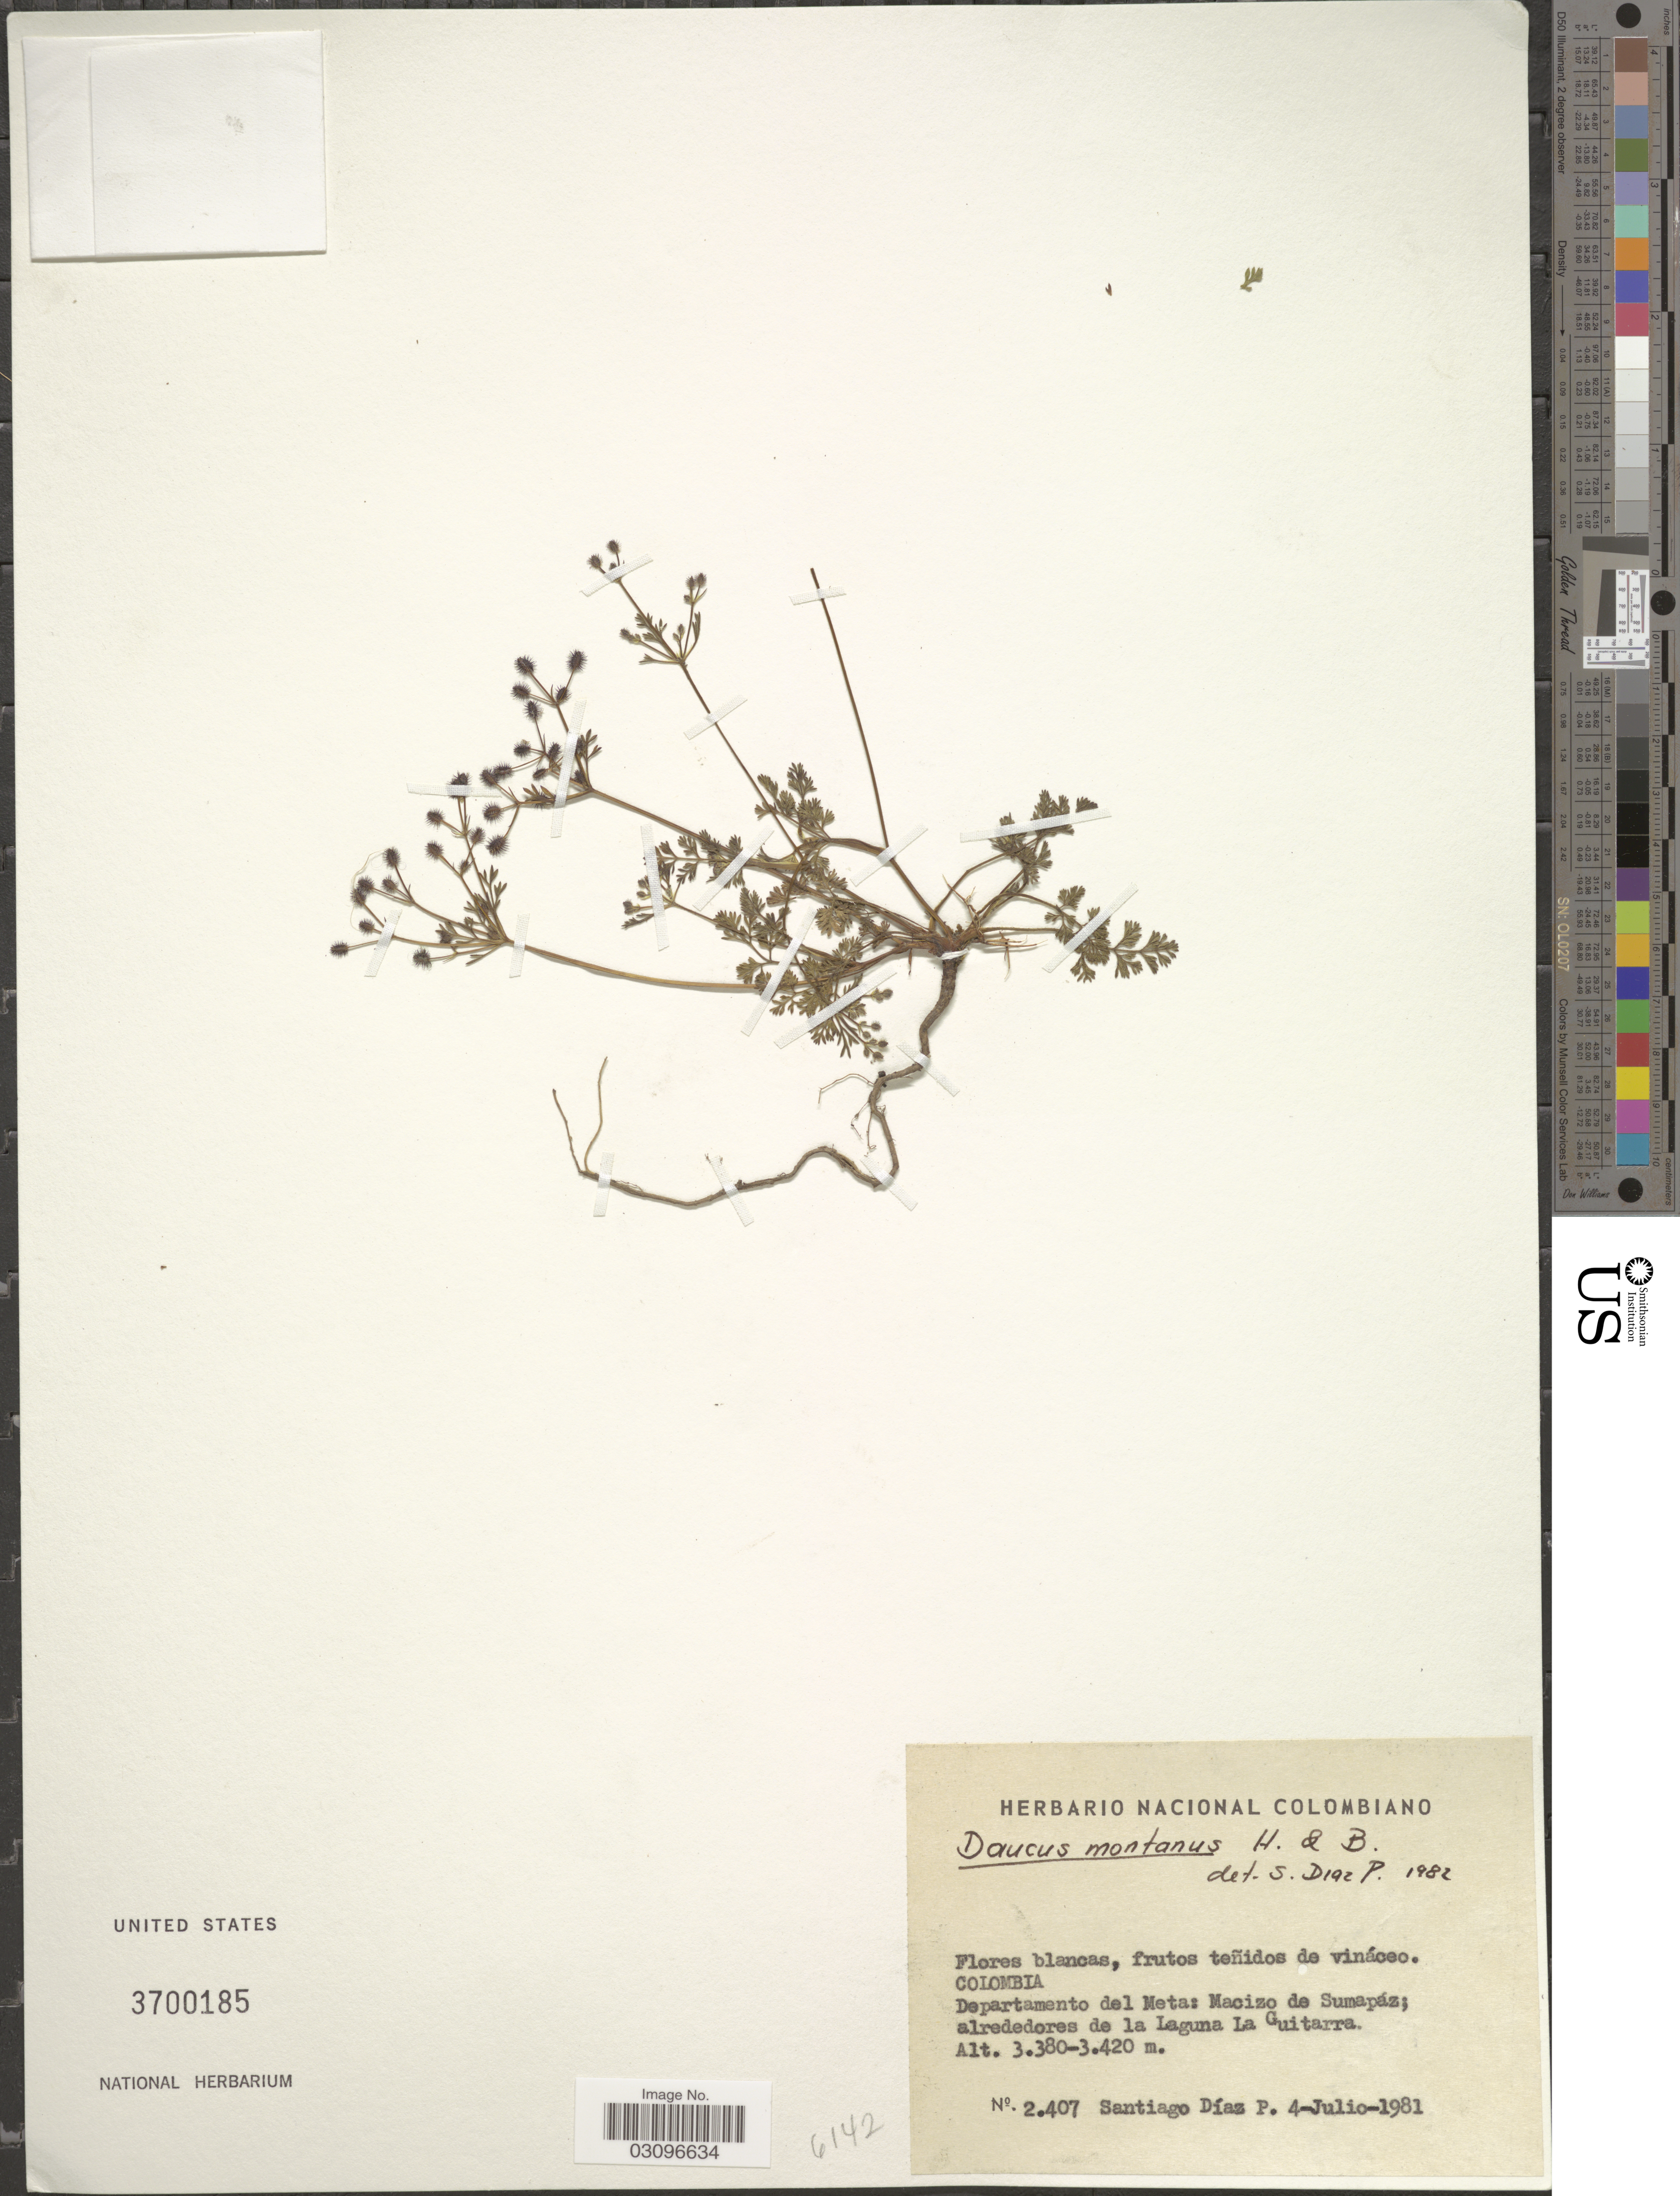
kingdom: Plantae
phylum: Tracheophyta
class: Magnoliopsida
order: Apiales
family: Apiaceae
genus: Daucus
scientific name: Daucus montanus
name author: Humb. & Bonpl. ex Spreng.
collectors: S. Diaz P.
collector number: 2407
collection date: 1981-07-04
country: Colombia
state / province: Meta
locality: Departamento del Meta: Macizo de Sumapáz; alrededores de la Laguna La Guitarra.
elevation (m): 3380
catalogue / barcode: US 3700185